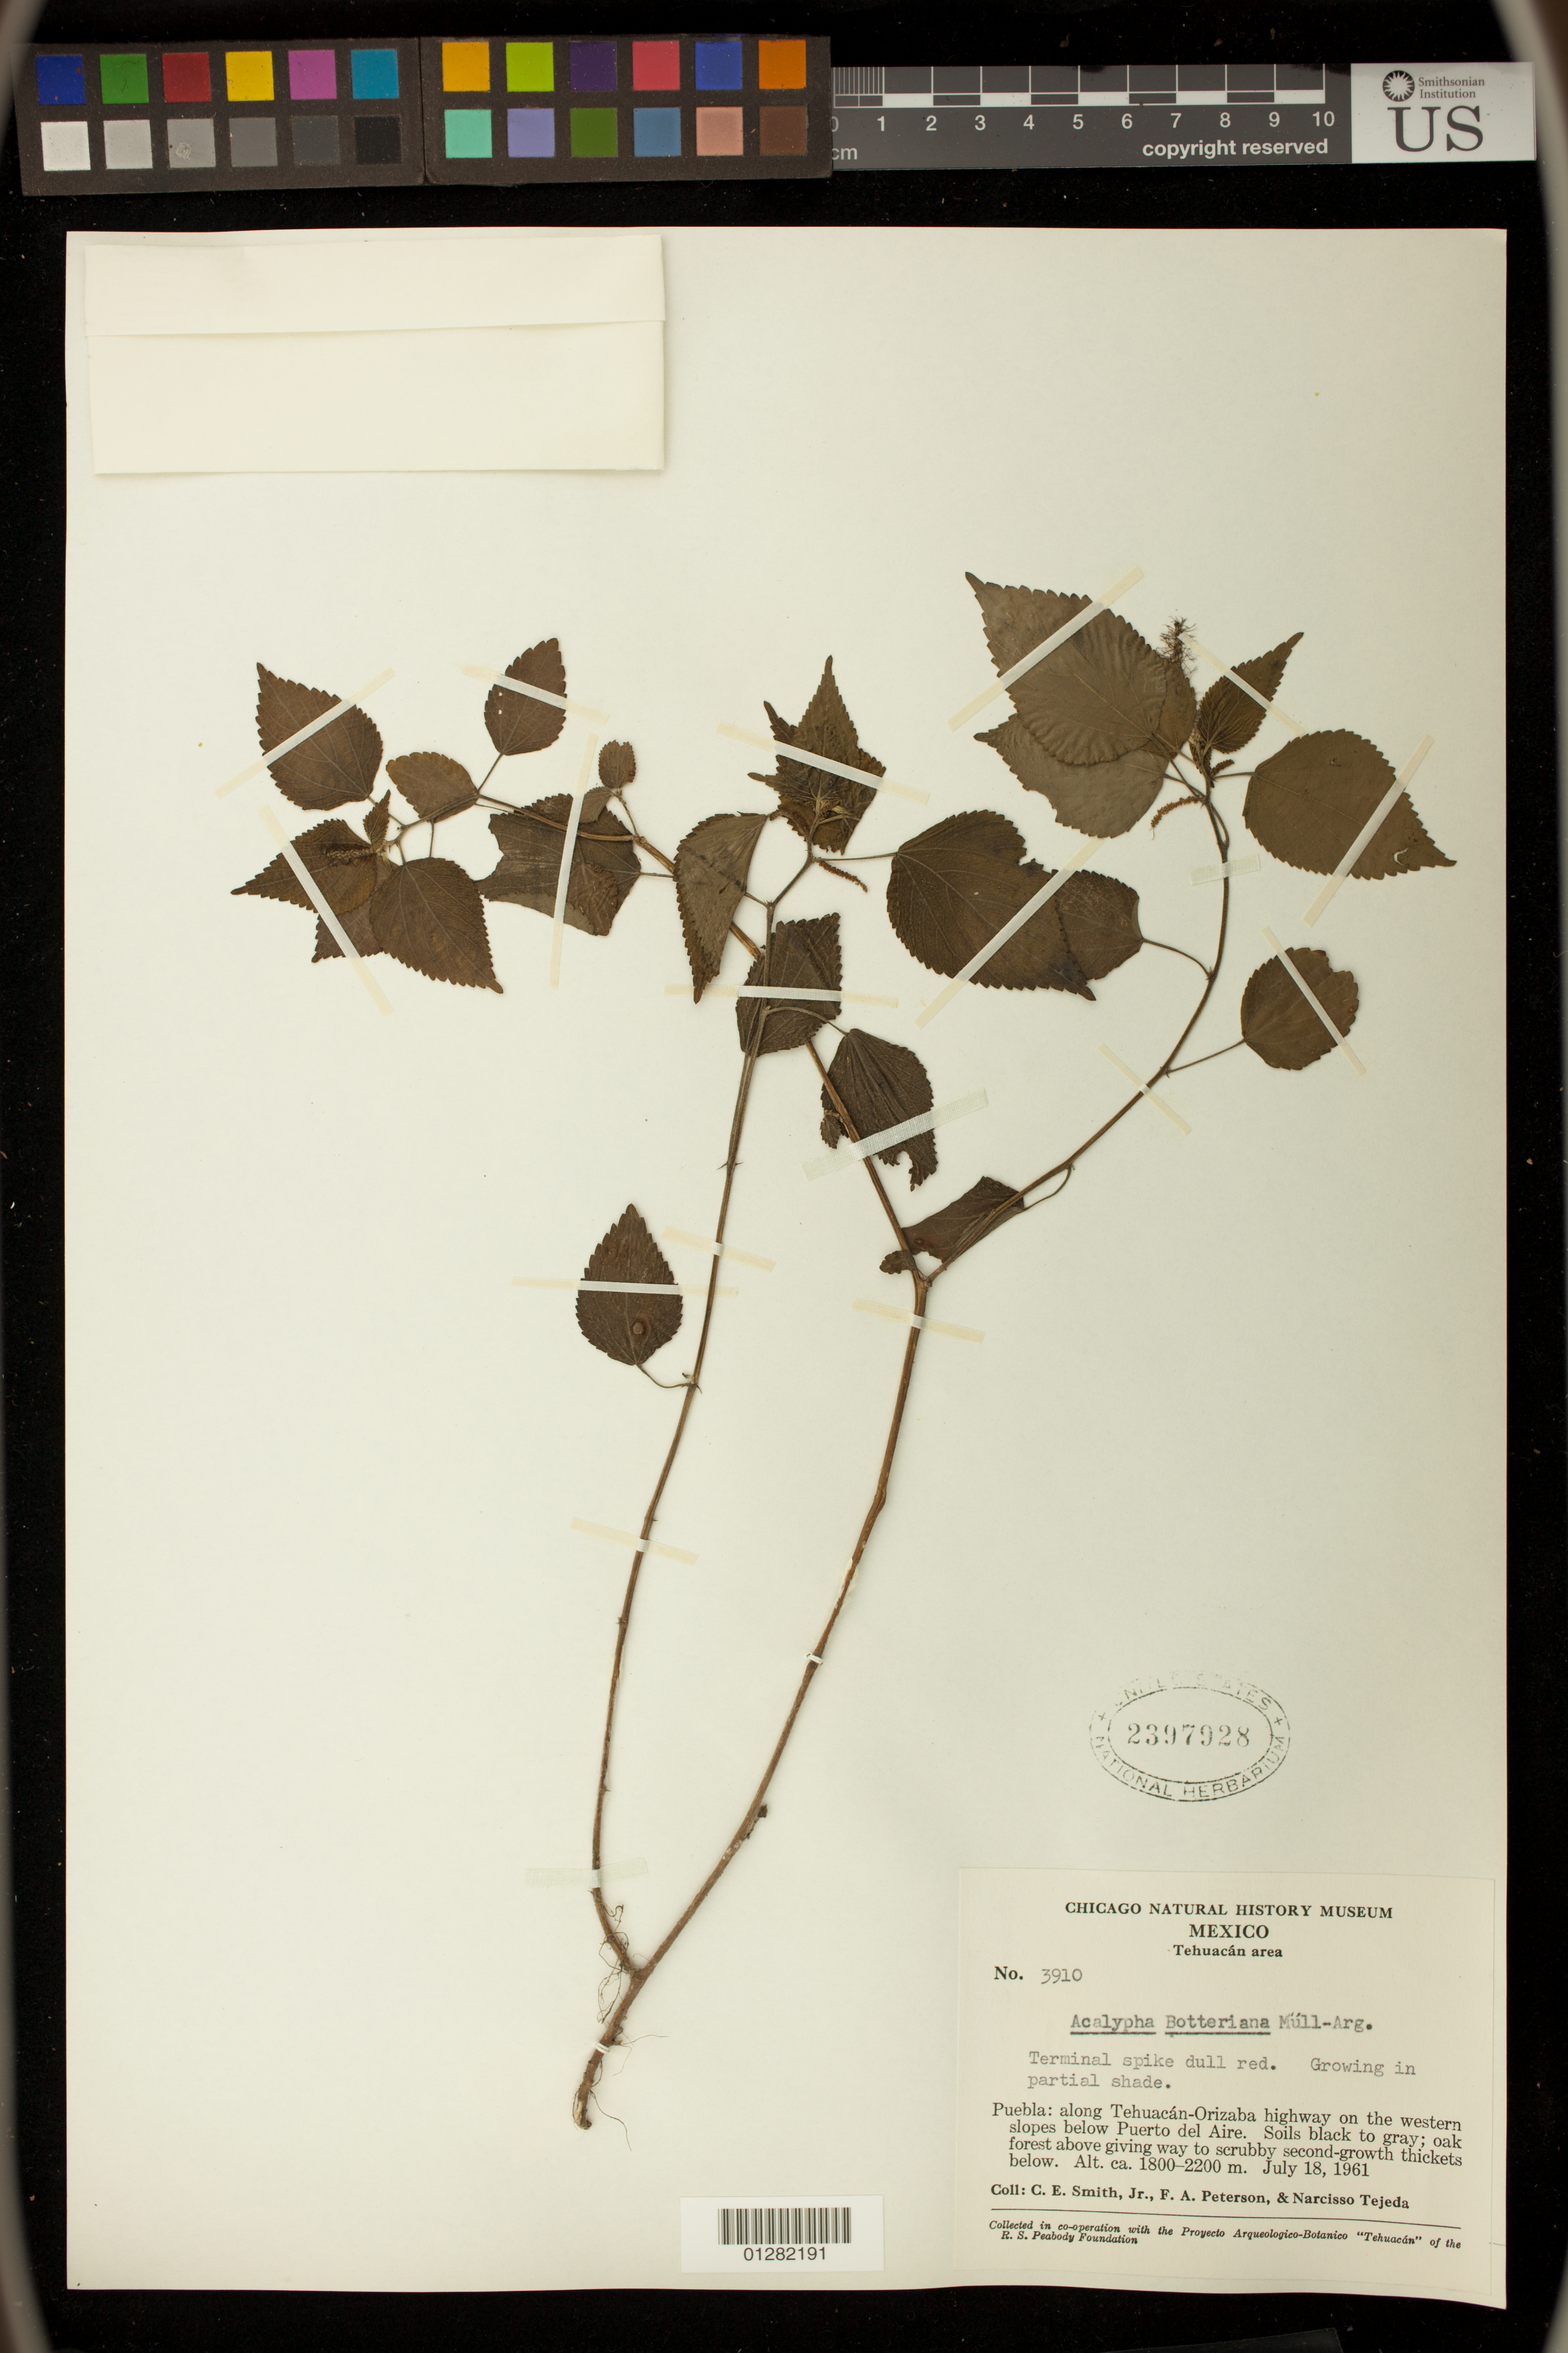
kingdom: Plantae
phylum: Tracheophyta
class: Magnoliopsida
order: Malpighiales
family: Euphorbiaceae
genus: Acalypha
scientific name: Acalypha botteriana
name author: Müll. Arg.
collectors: C. E. Smith Jr., F. A. Peterson & N. Tejeda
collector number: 3910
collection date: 1961-07-18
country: Mexico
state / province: Puebla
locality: Tehuacan area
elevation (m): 1800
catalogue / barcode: US 2397928